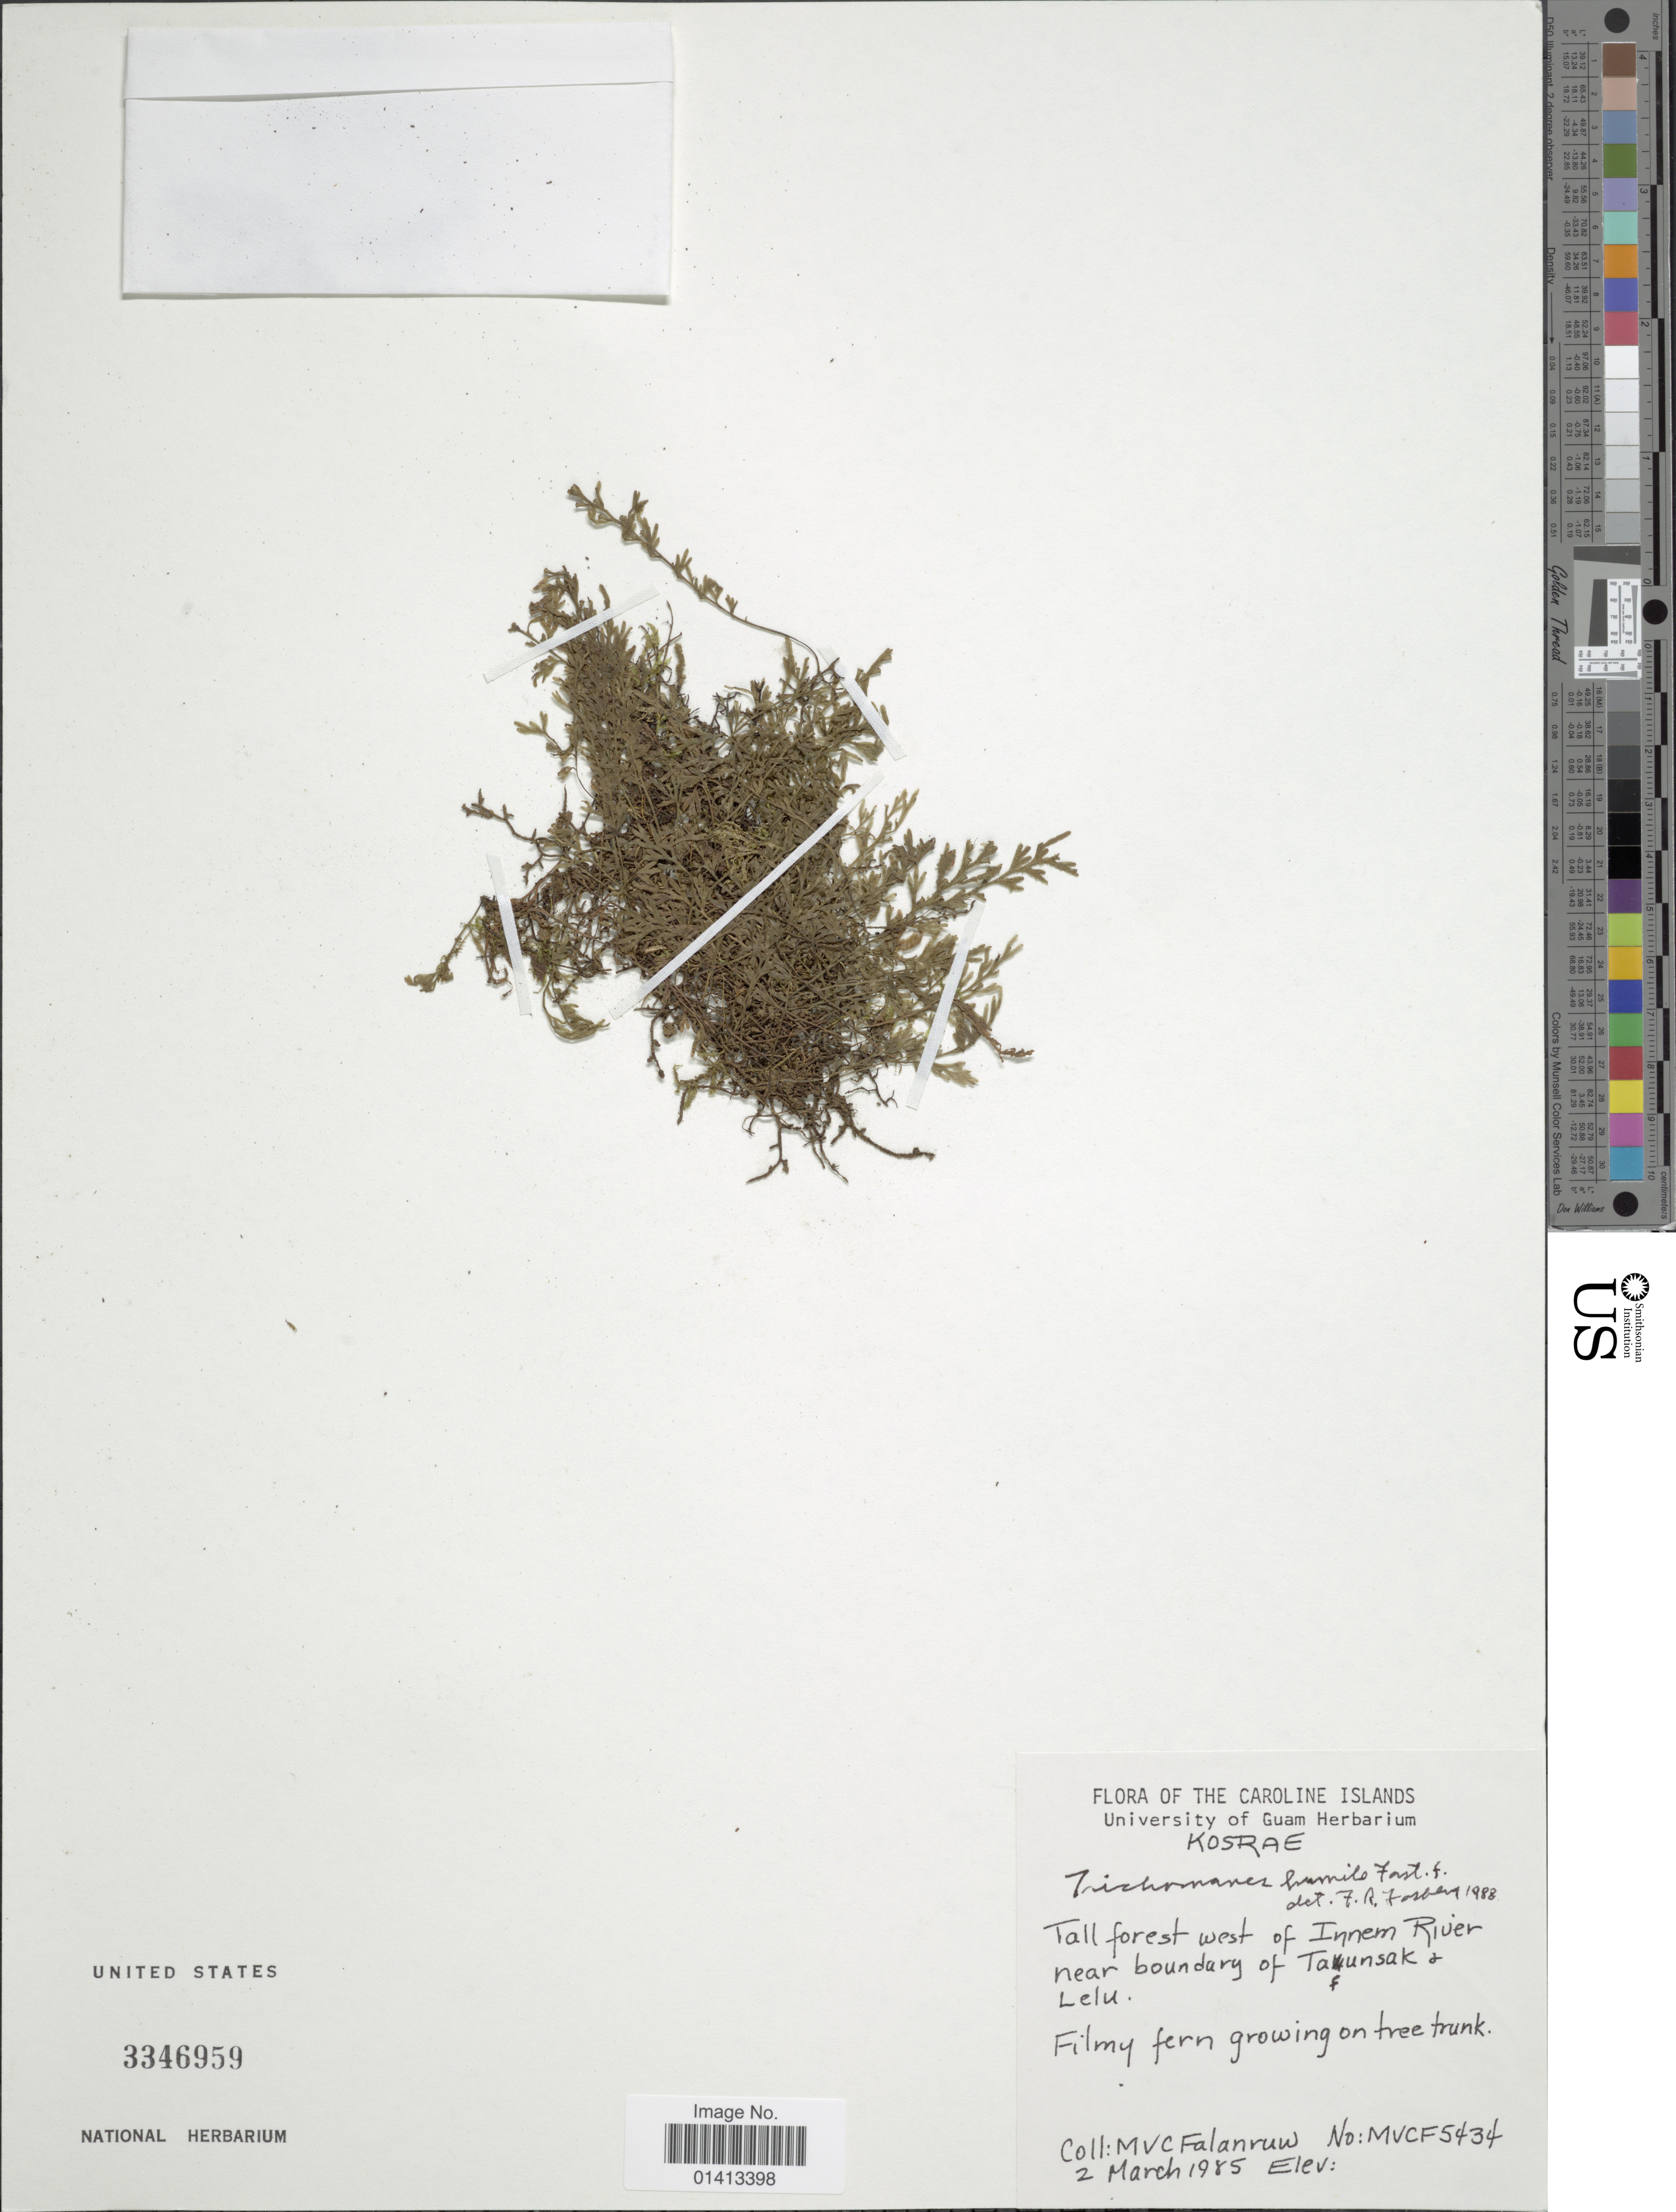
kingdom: Plantae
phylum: Tracheophyta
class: Polypodiopsida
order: Hymenophyllales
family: Hymenophyllaceae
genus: Crepidomanes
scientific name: Crepidomanes humilis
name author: (G. Forst.) Bosch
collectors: M. V. Falanruw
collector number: MVCF 5434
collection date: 1985-03-02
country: Micronesia, Federated States of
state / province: Kosrae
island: Lelu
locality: The Caroline Islands, Tall forest west of Innem River near boundary of Tafunsa + Lelu [interpreted]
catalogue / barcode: US 3346959